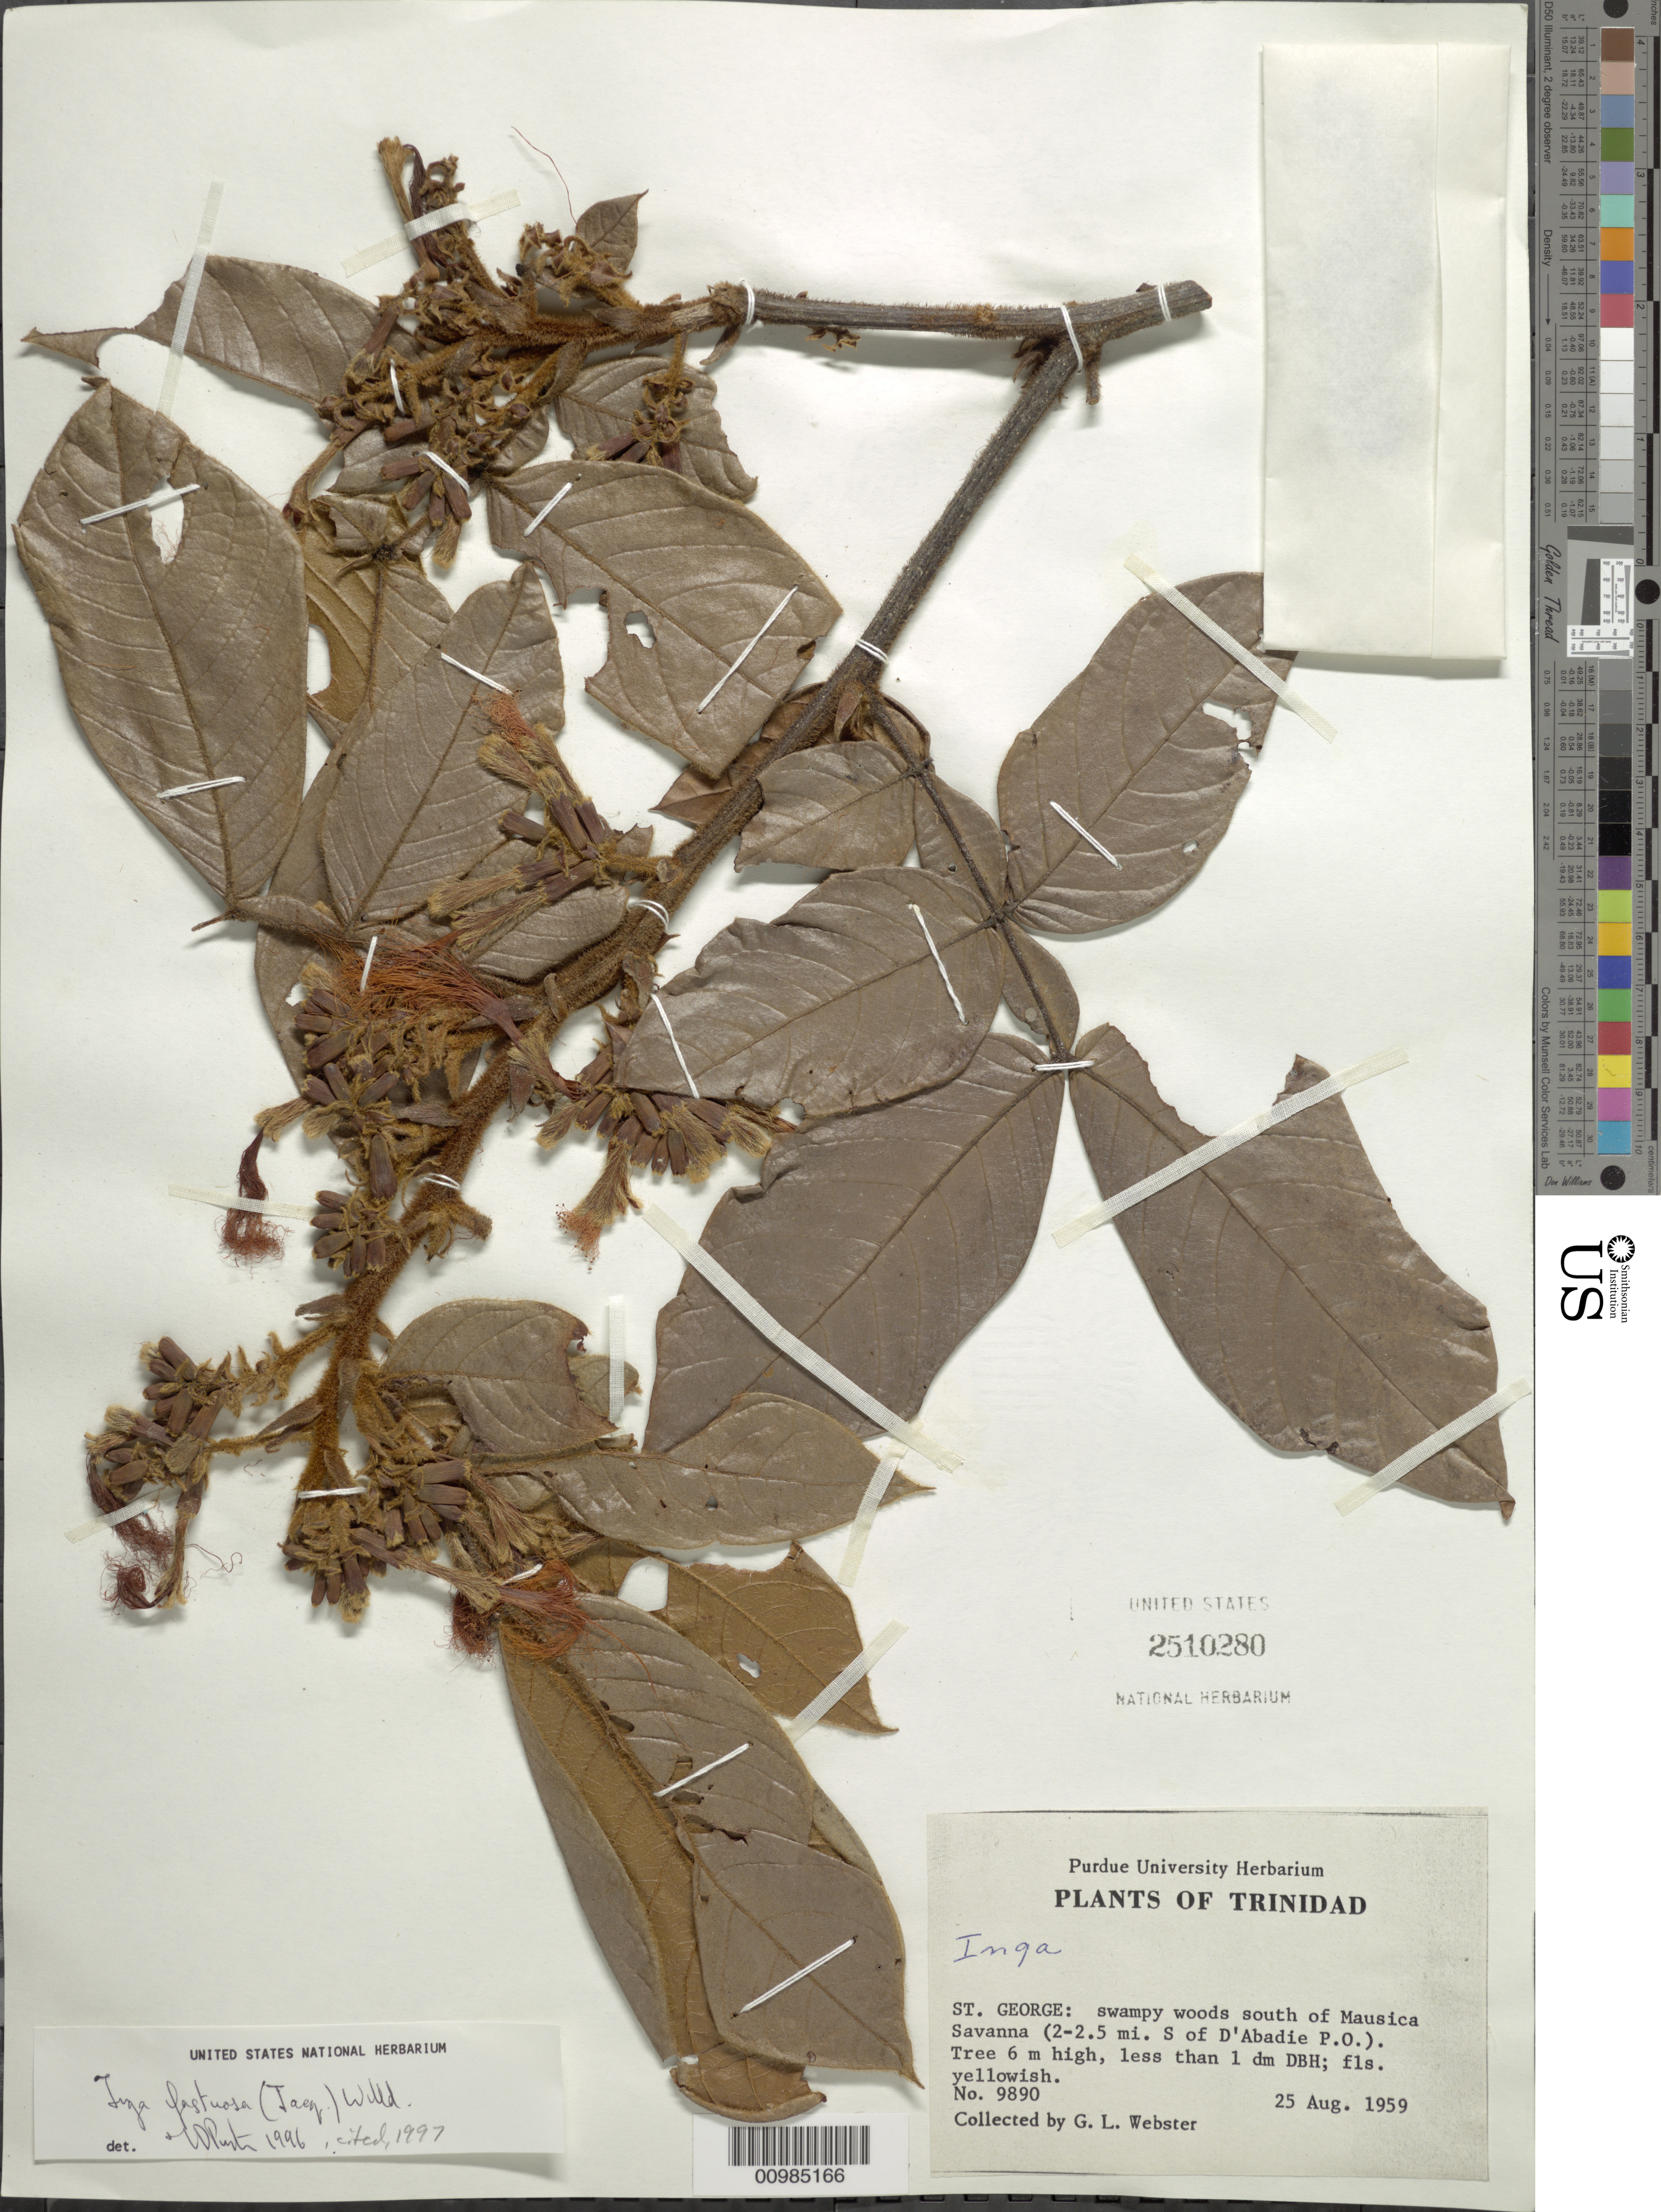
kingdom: Plantae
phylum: Tracheophyta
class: Magnoliopsida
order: Fabales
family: Fabaceae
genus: Inga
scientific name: Inga fastuosa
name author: (Jacq.) Willd.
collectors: G. L. Webster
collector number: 9890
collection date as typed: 25 Aug 1959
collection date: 1959-08-25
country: Trinidad and Tobago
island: Trinidad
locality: St. George: swampy woods south of Mausica Savanna (2-2.5 mi. S of D'Abadie P.O.).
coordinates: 0 N, 0 E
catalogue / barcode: US 2510280